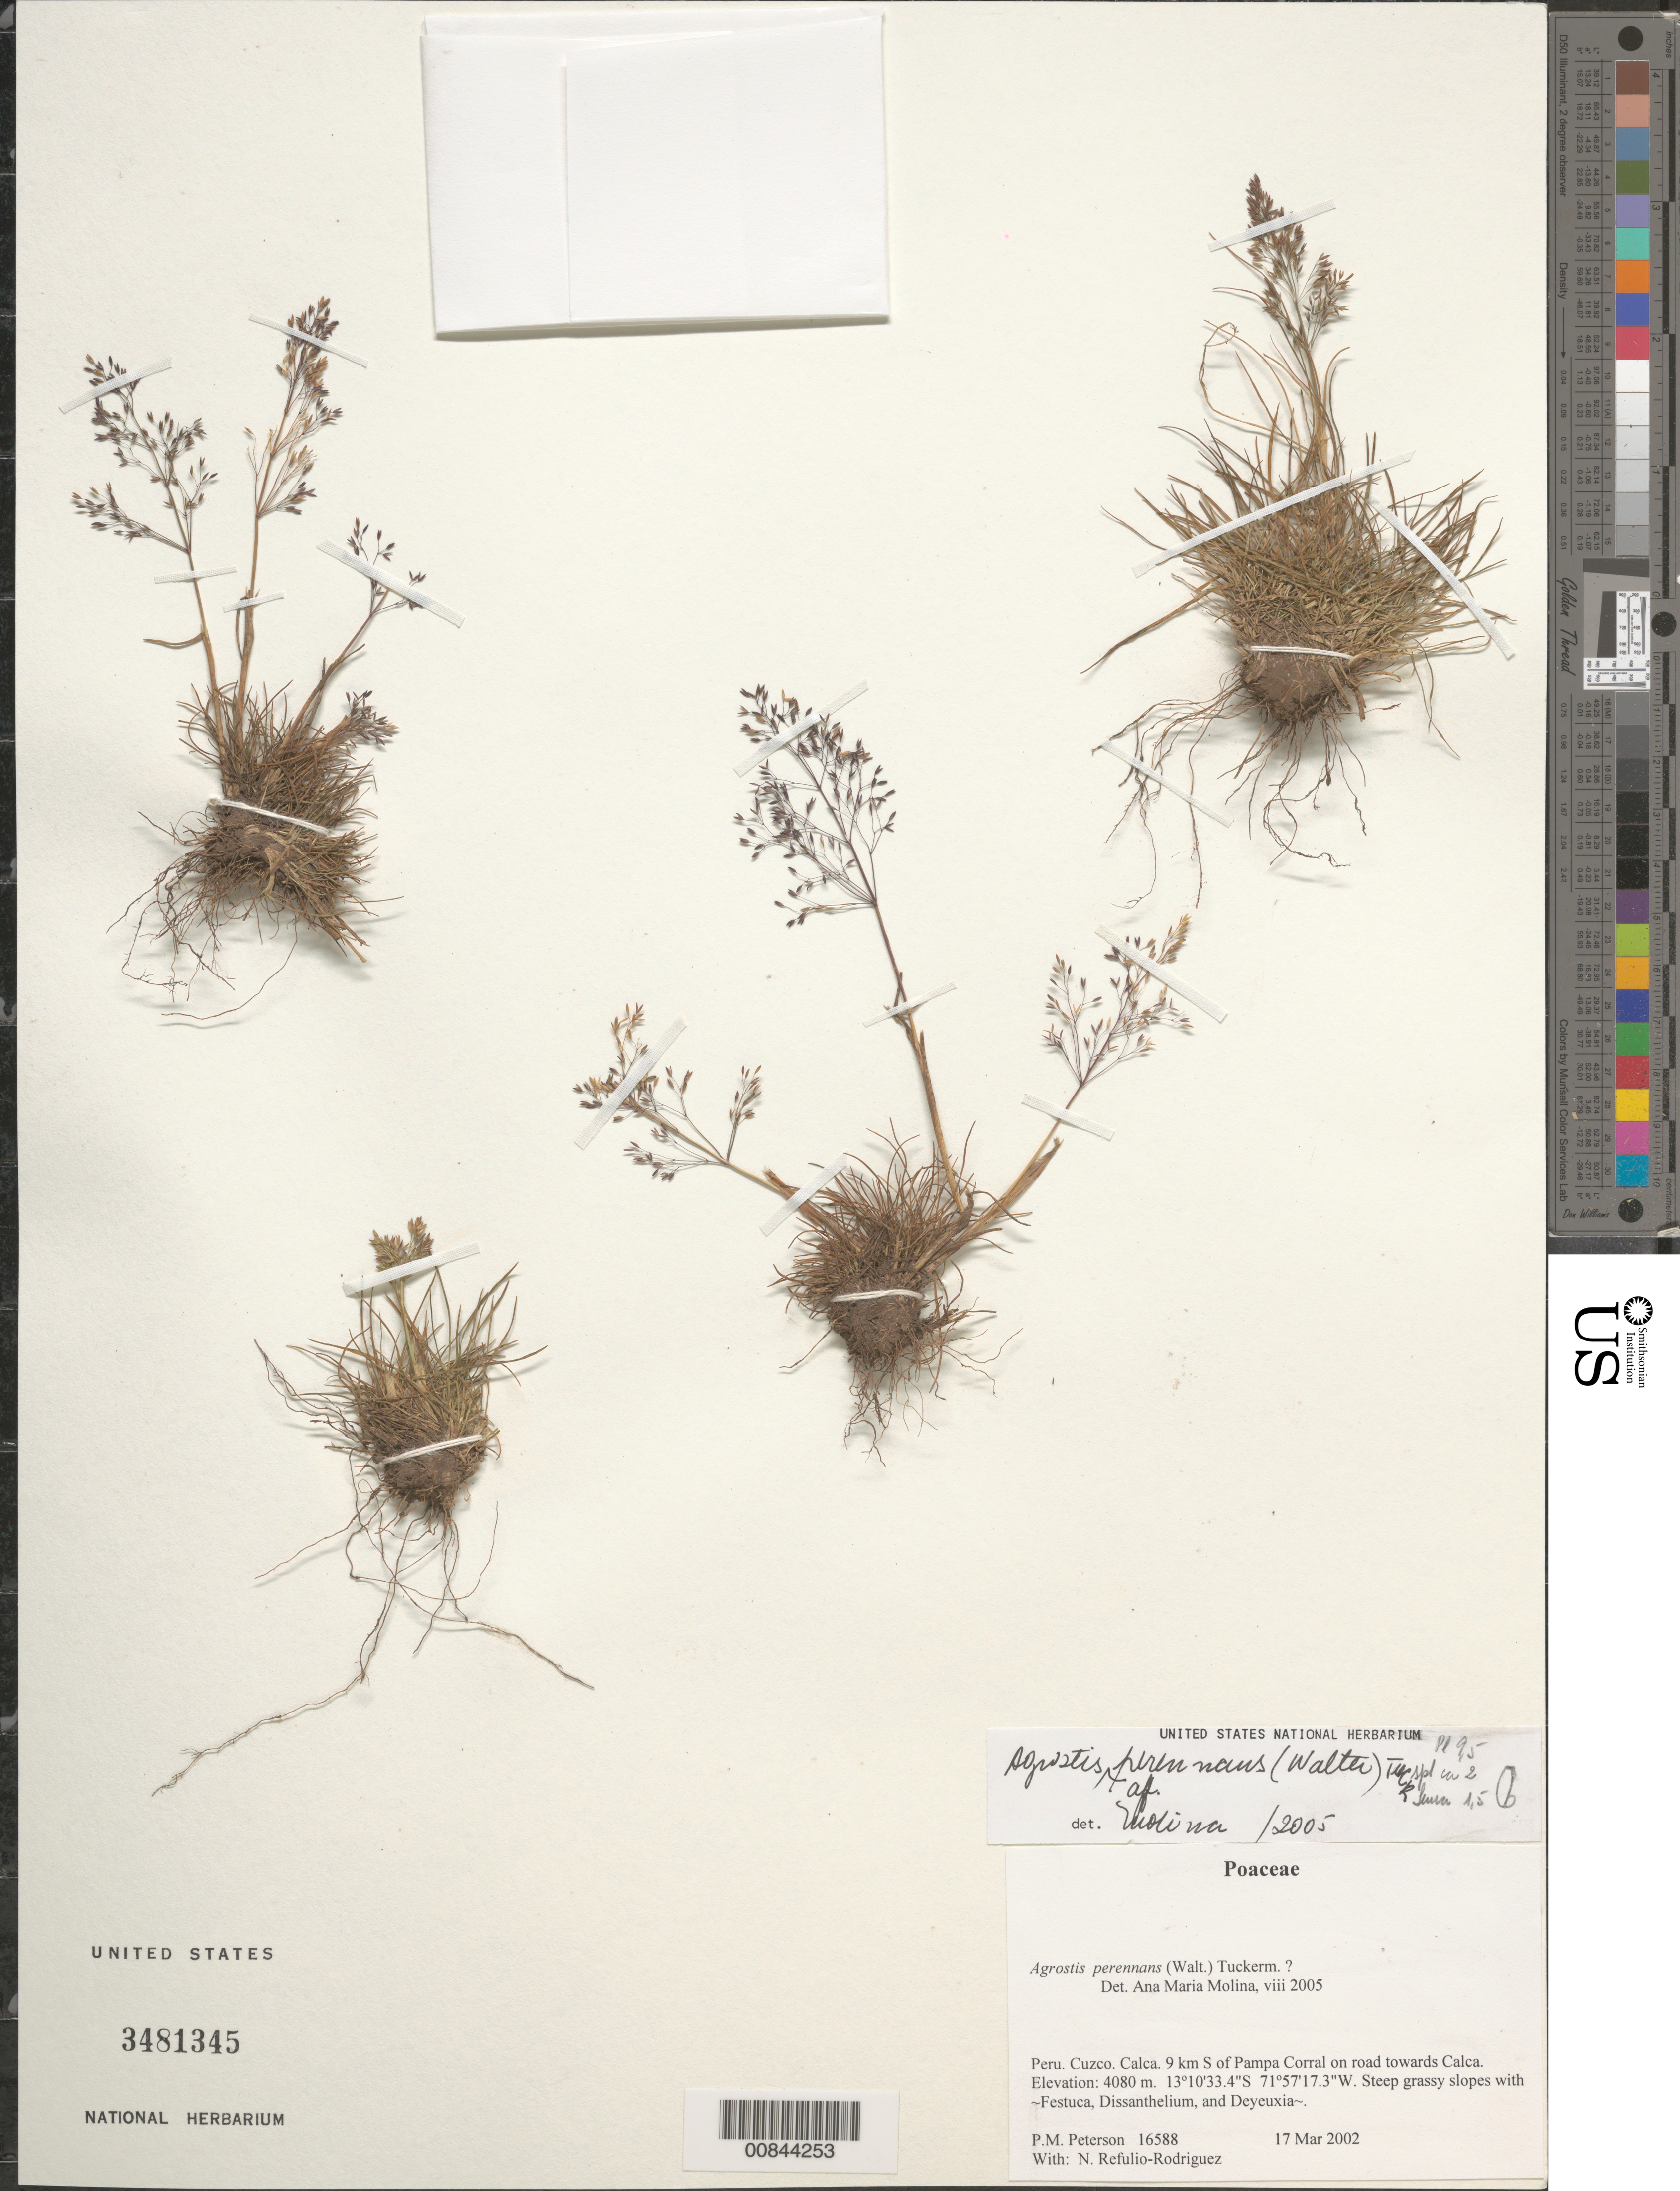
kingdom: Plantae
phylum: Tracheophyta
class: Liliopsida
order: Poales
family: Poaceae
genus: Agrostis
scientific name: Agrostis perennans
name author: (Walter) Tuck.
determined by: Molina, Ana M. de R.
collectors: P. M. Peterson & N. Refulio-Rodríguez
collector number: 16588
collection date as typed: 17 Mar 2002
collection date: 2002-03-17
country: Peru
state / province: Cusco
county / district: Calca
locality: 9 km S of Pampa Corral on road towards Calca.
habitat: Steep grassy slopes with ~Festuca, Dissanthelium, and Deyeuxia~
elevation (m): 4080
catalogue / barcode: US 3481345